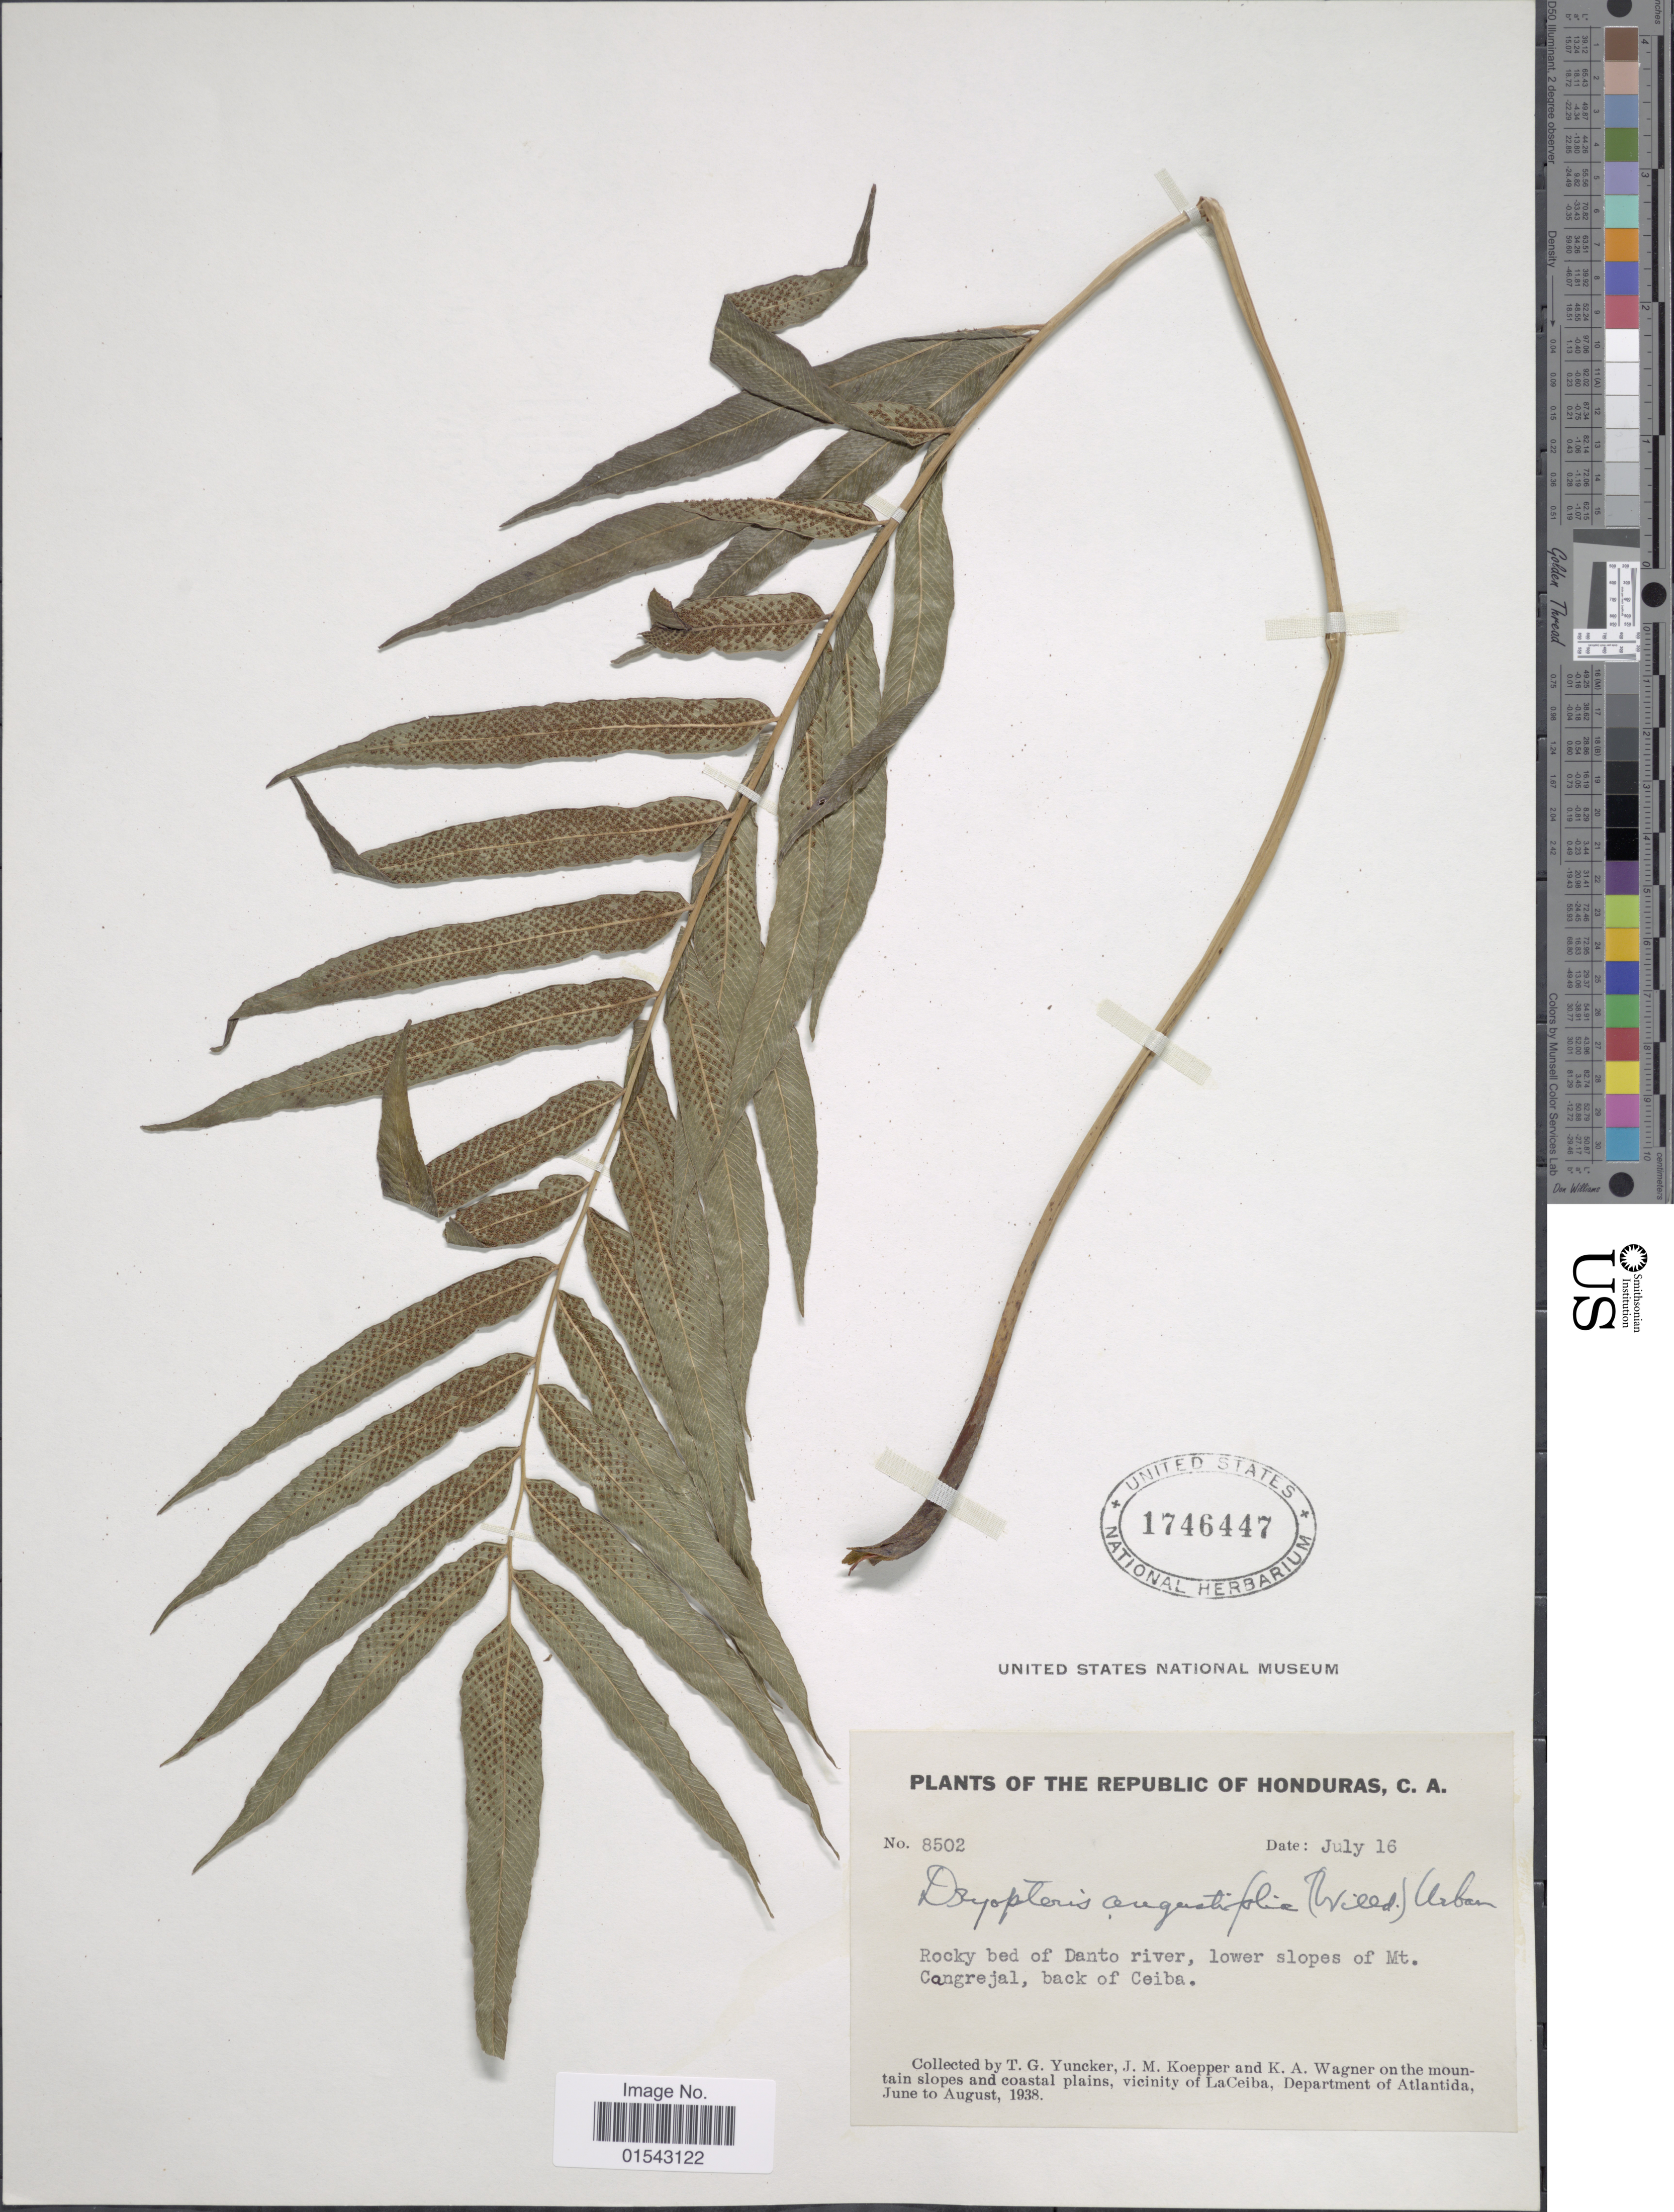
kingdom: Plantae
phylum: Tracheophyta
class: Polypodiopsida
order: Polypodiales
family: Thelypteridaceae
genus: Meniscium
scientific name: Meniscium angustifolium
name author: Willd.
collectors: T. G. Yuncker, J. M. Koepper & K. A. Wagner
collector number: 8502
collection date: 1938-07-16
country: Honduras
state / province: Atlántida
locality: Rocky bed of Danto river, lower slopes of Mt. Congrejal, back of Ceiba, vicinity of LaCeiba, Department of Antlantida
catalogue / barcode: US 1746447